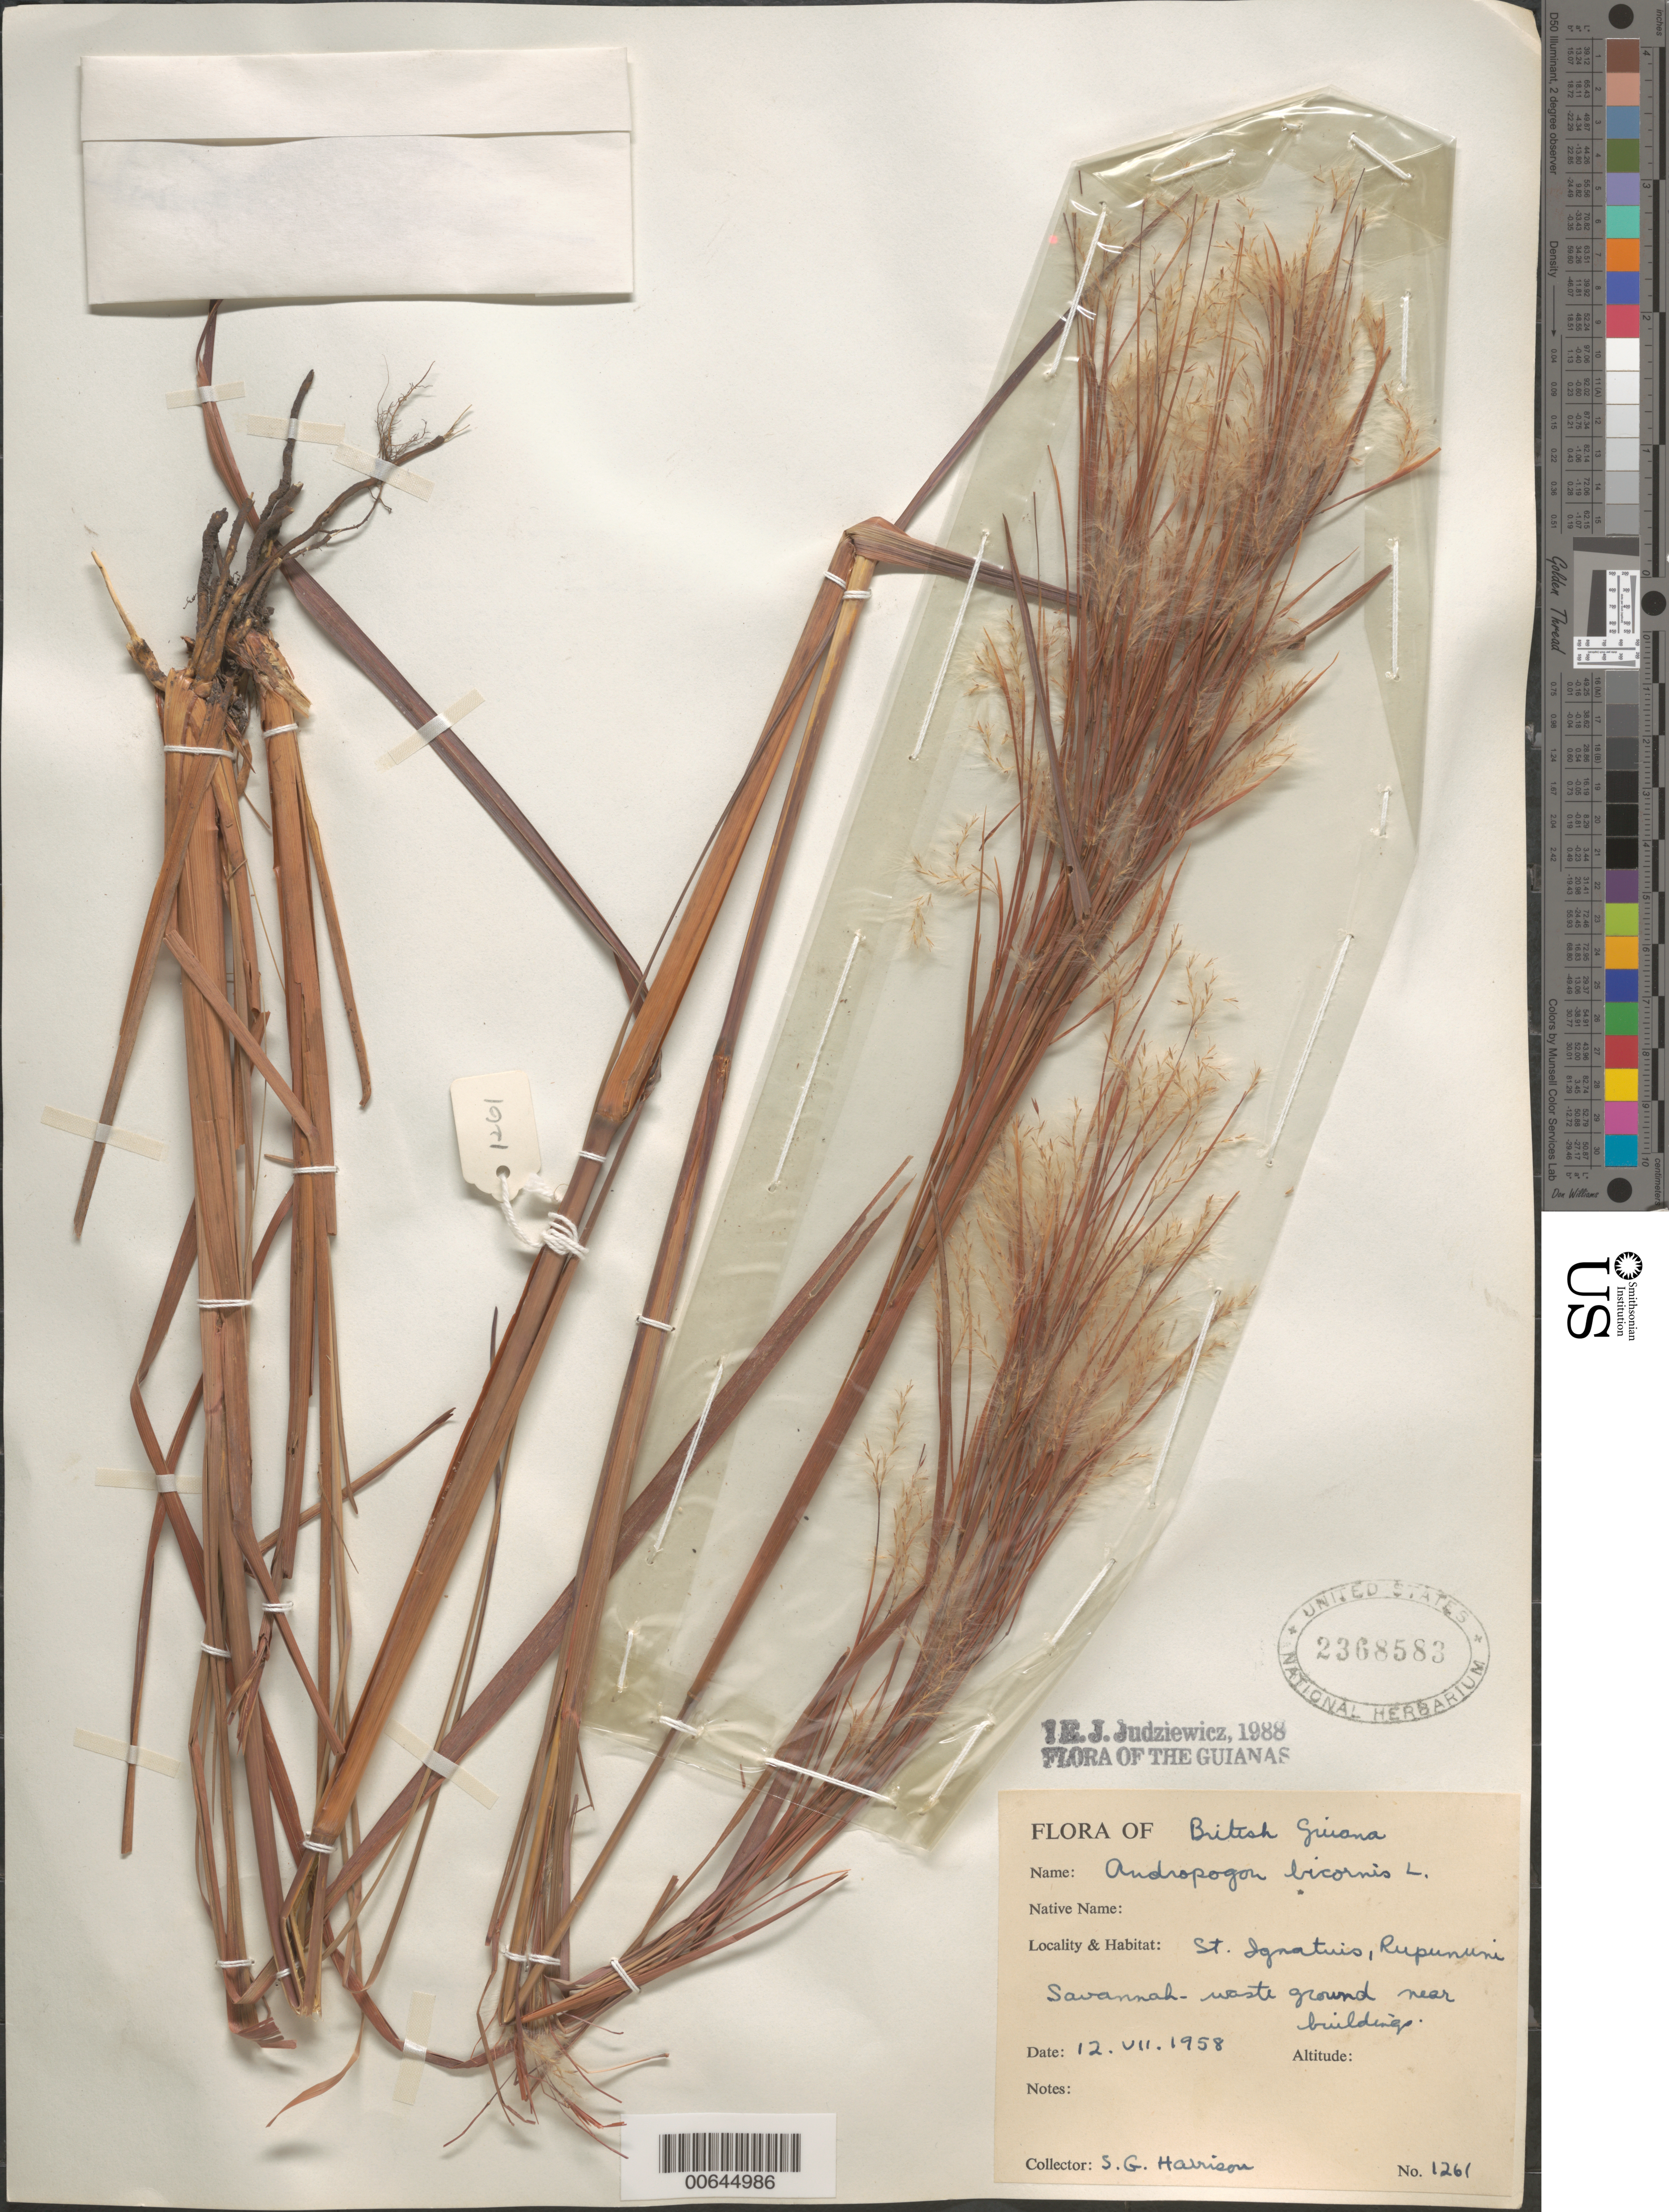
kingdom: Plantae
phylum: Tracheophyta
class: Liliopsida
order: Poales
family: Poaceae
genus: Andropogon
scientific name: Andropogon bicornis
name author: L.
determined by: Judziewicz, E. J.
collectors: S. G. Harrison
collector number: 1261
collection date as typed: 12-Jul-58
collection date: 1958-07-12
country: Guyana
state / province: U. Takutu-U. Essequibo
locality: St. Ignatius, Rupununi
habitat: Waste ground near building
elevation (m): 91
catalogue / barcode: US 2368583